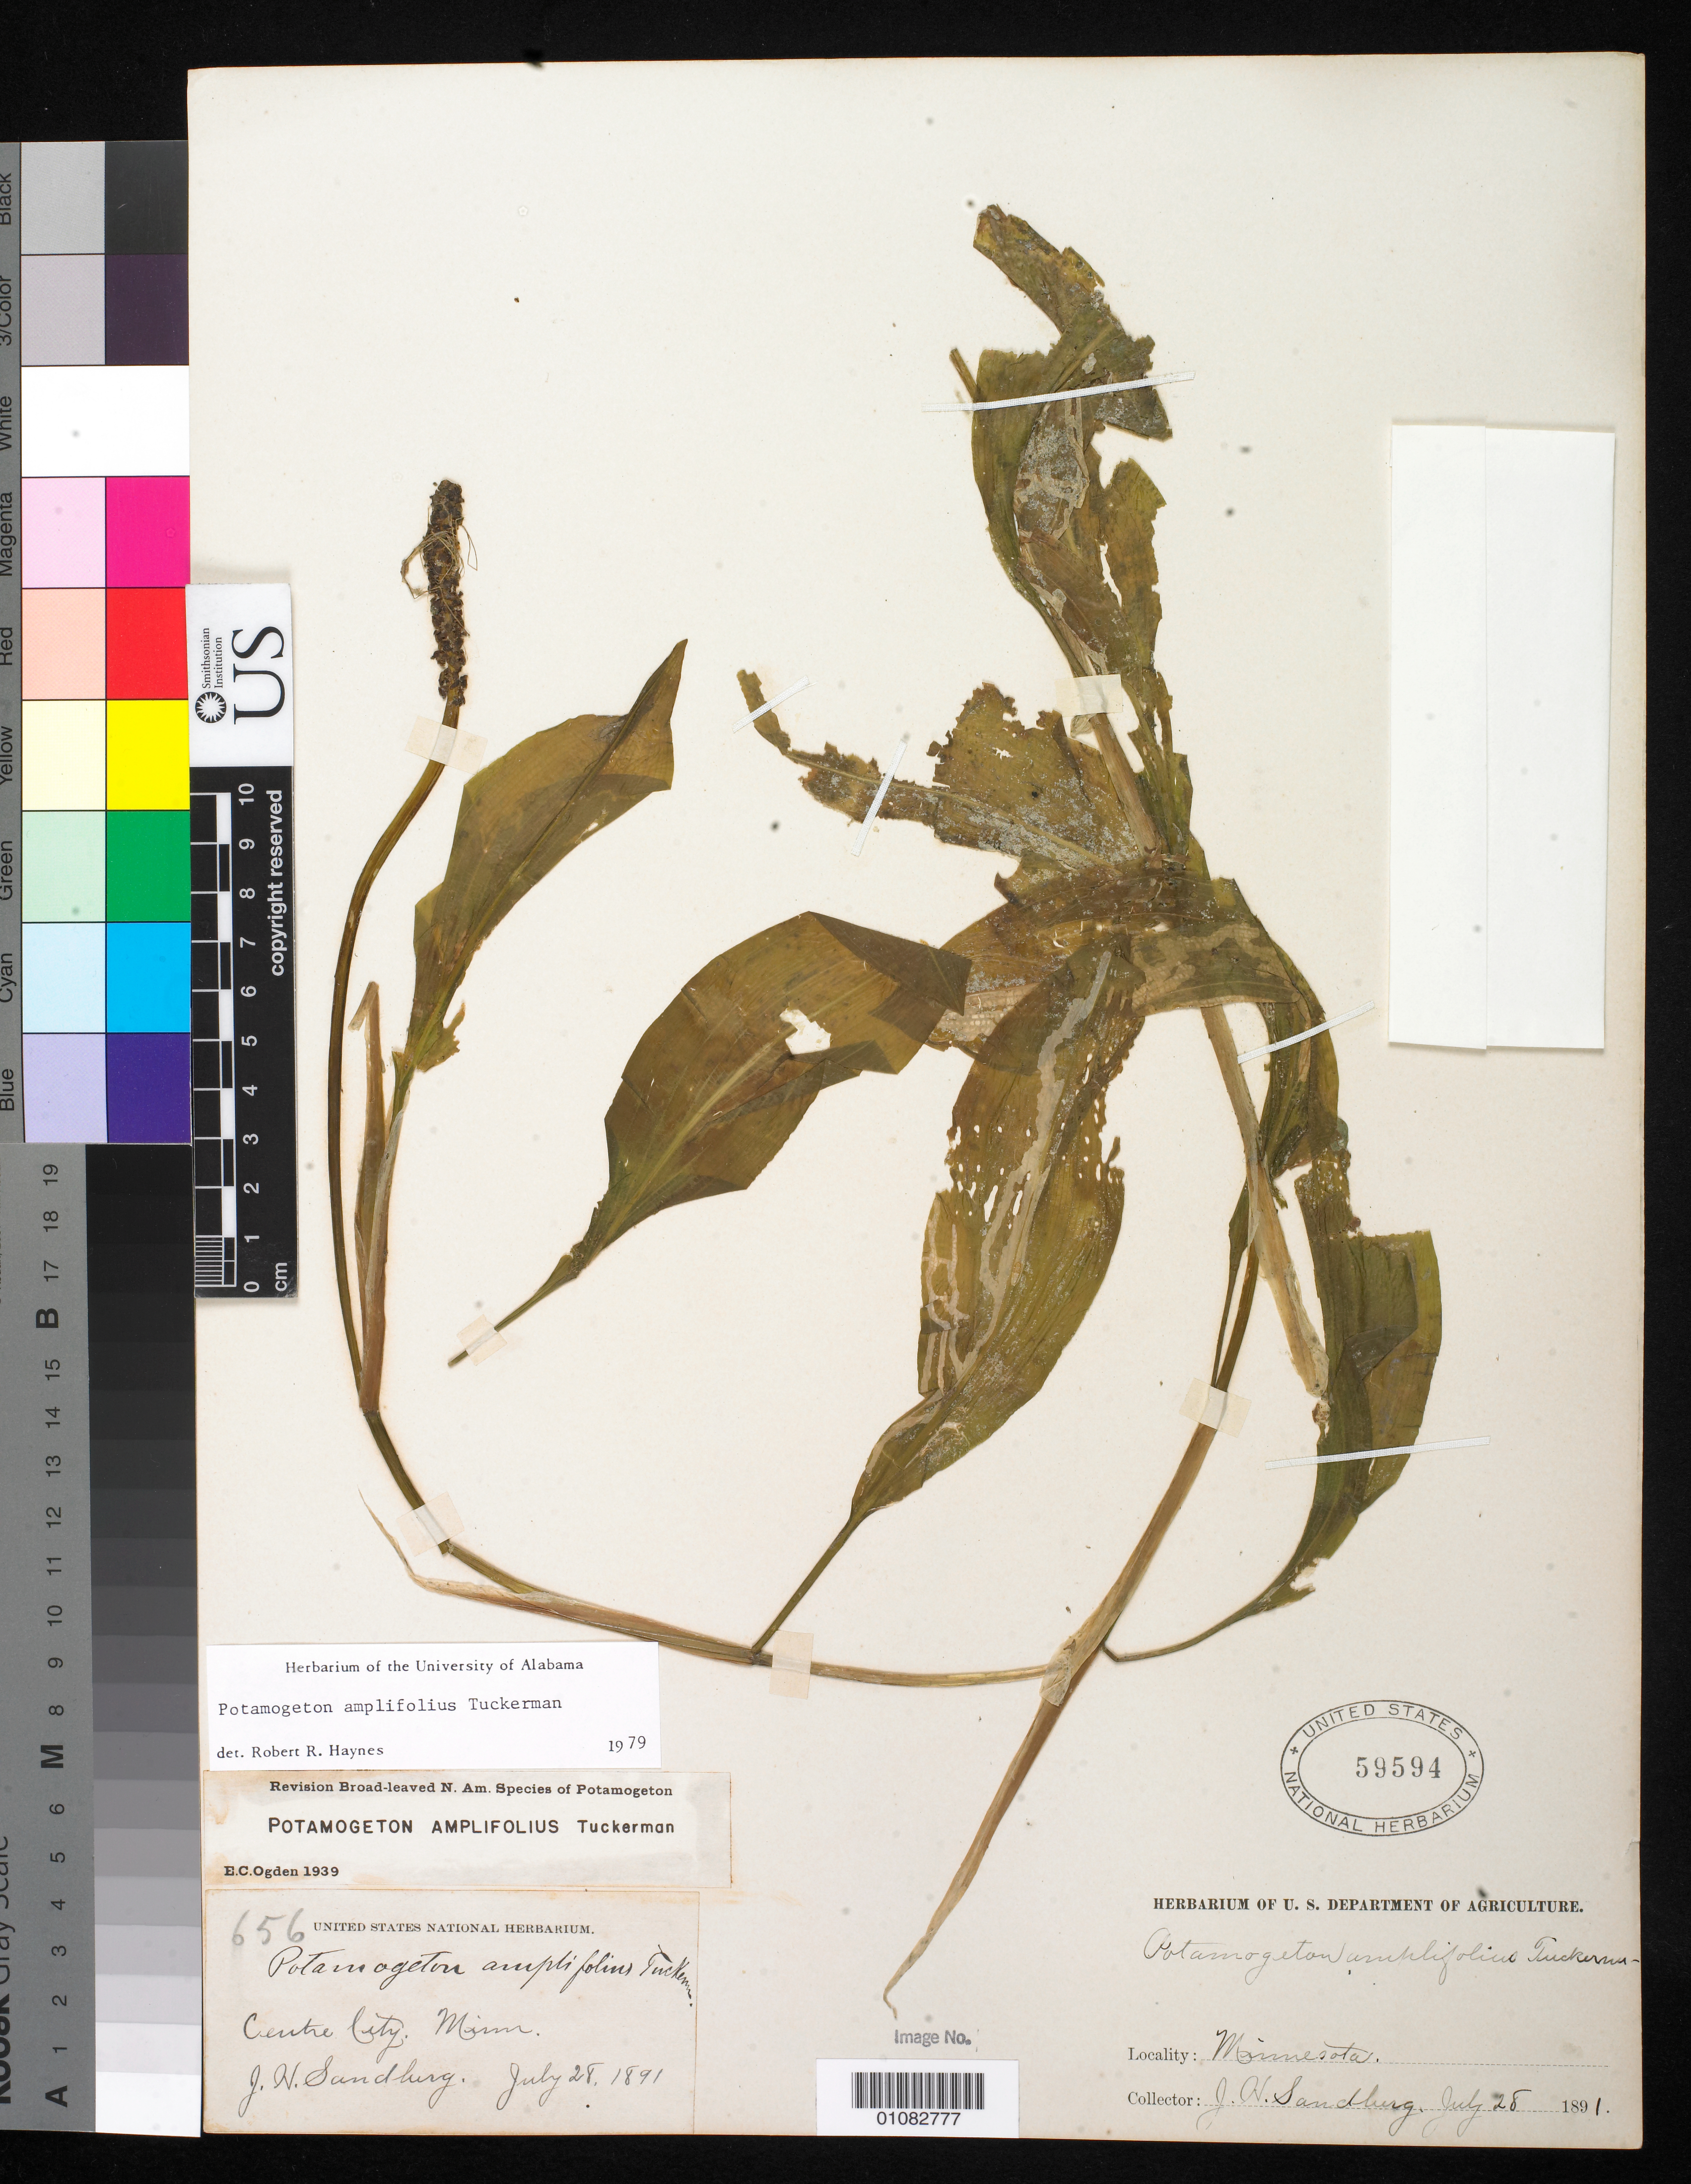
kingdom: Plantae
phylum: Tracheophyta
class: Liliopsida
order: Alismatales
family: Potamogetonaceae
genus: Potamogeton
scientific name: Potamogeton amplifolius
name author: Tuckerm.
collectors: J. H. Sandberg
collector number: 656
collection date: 1891-07-28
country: United States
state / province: Minnesota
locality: Centre City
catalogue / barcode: US 59594